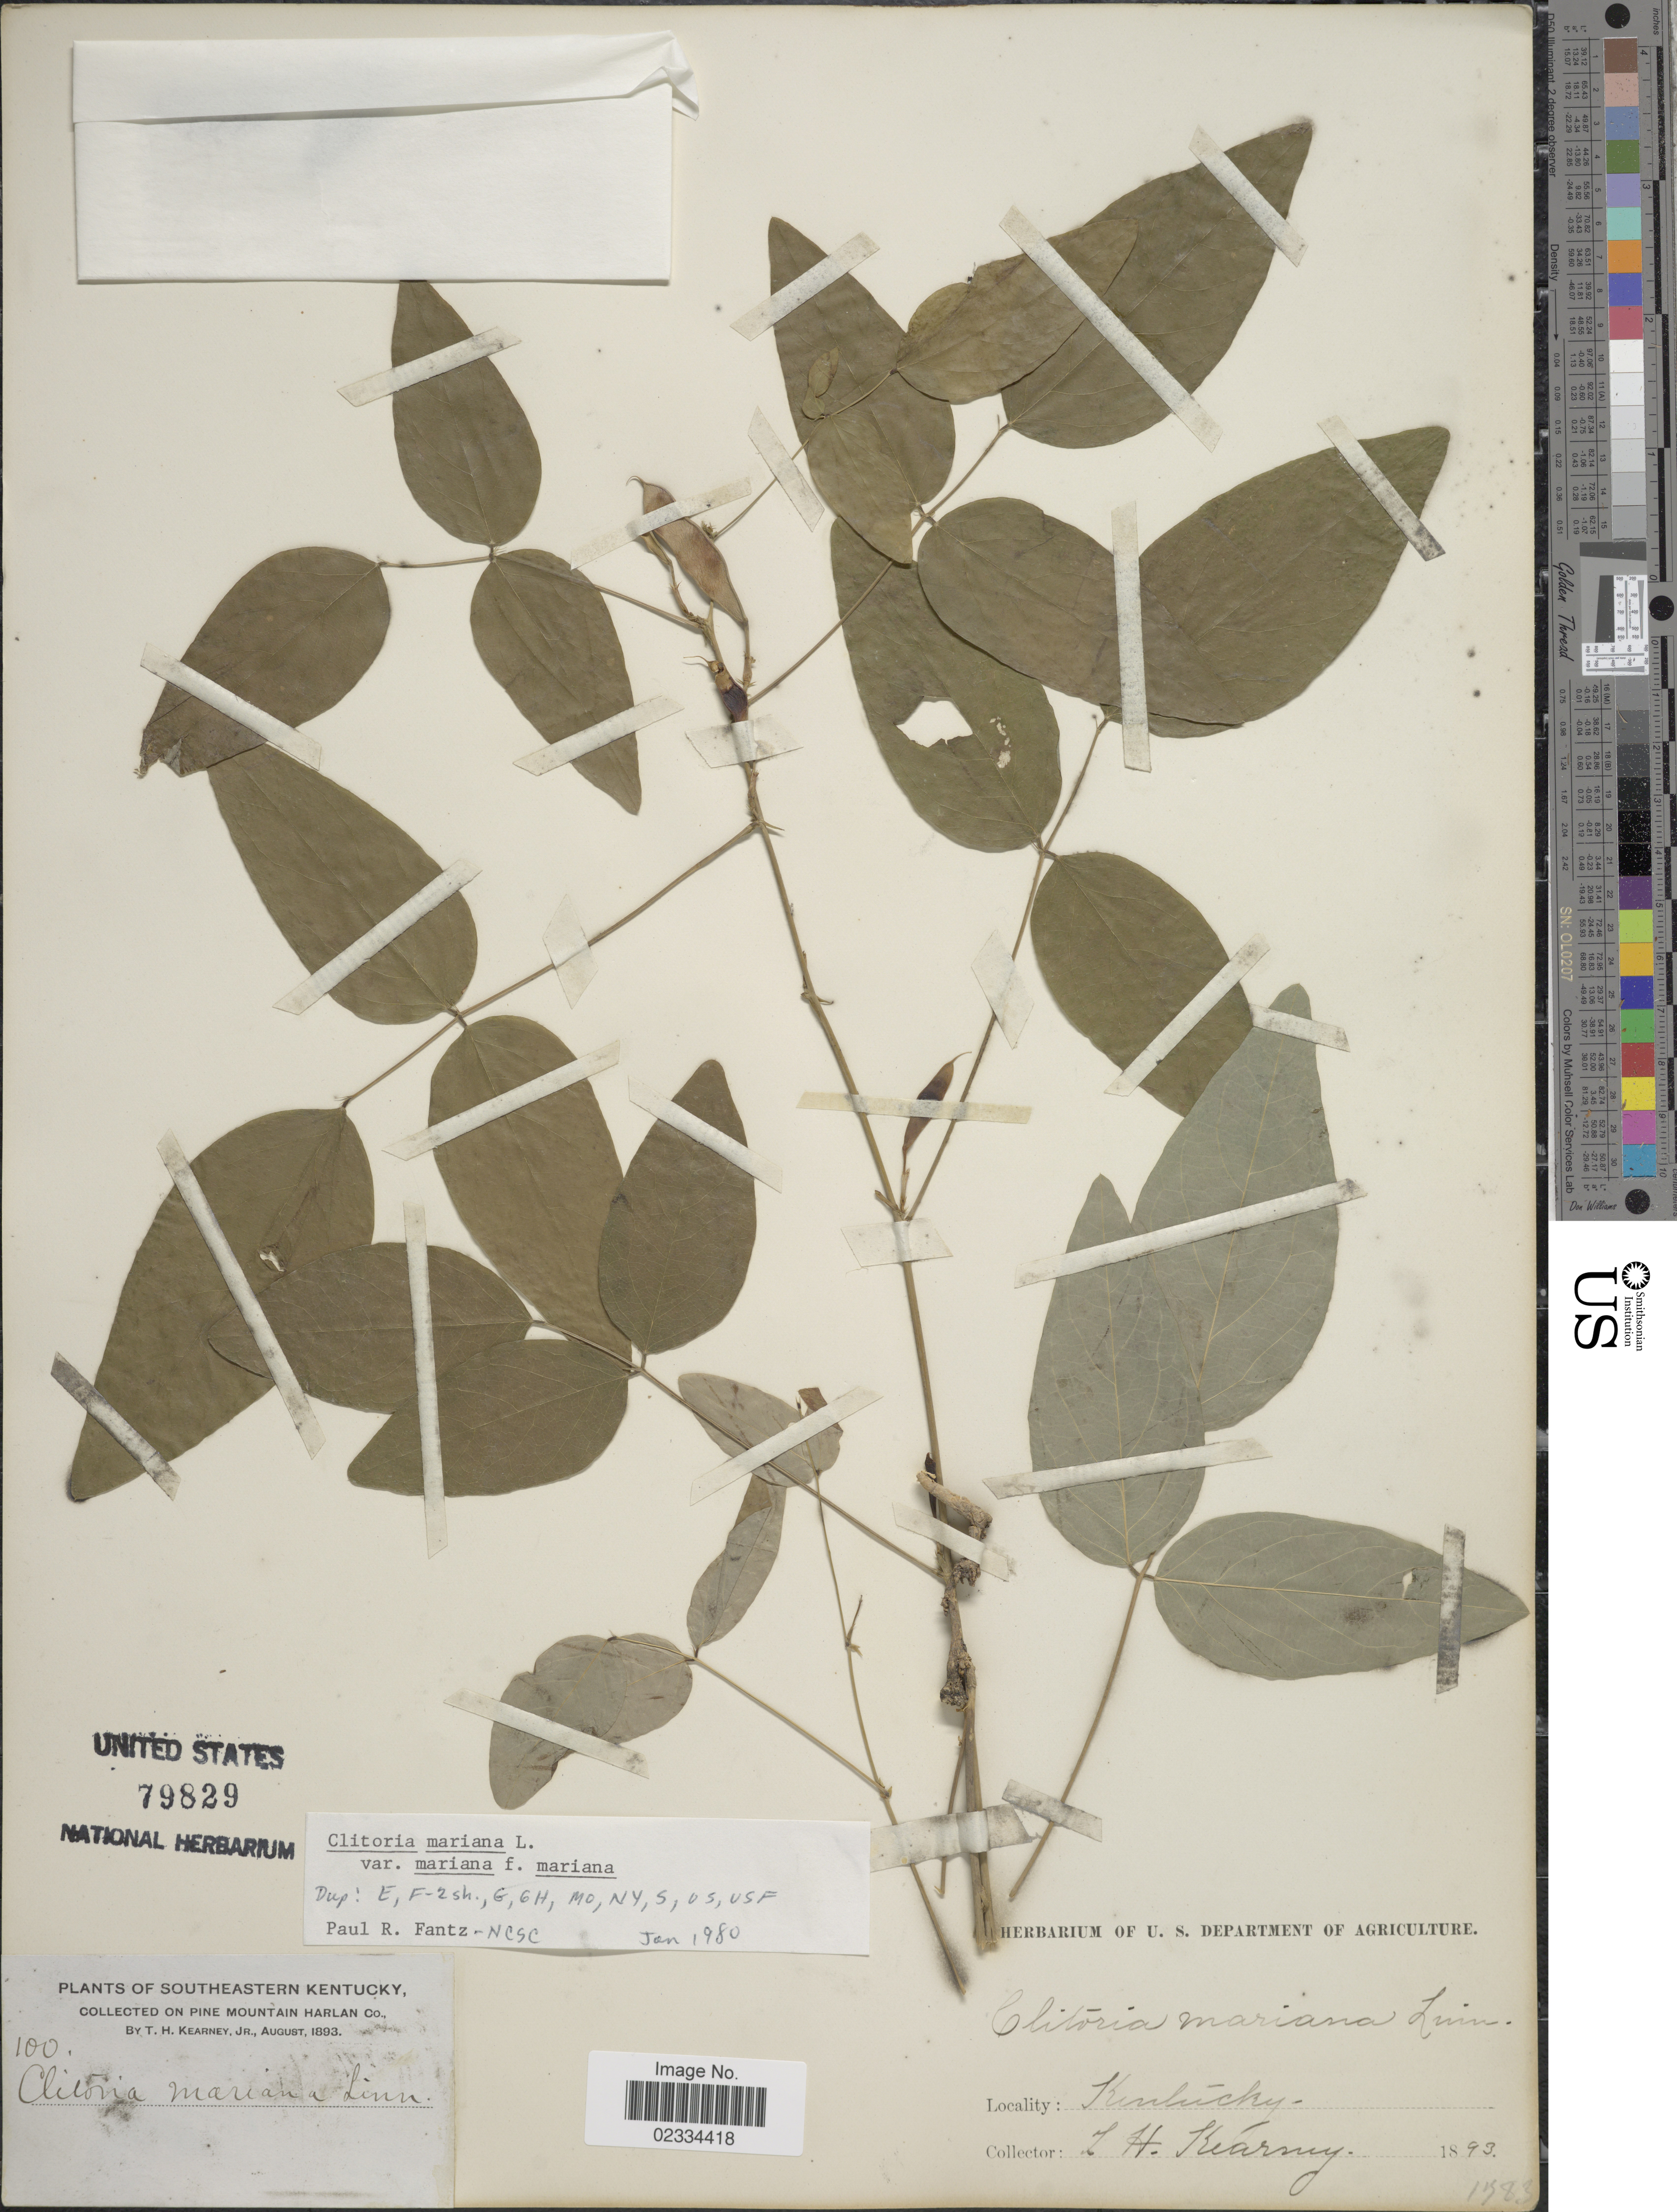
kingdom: Plantae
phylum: Tracheophyta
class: Magnoliopsida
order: Fabales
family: Fabaceae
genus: Clitoria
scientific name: Clitoria mariana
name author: L.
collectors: T. H. Kearney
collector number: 100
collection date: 1893-08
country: United States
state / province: Kentucky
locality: Southeastern Kentucky. Pine Mountain, Harlan Co.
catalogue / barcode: US 79829